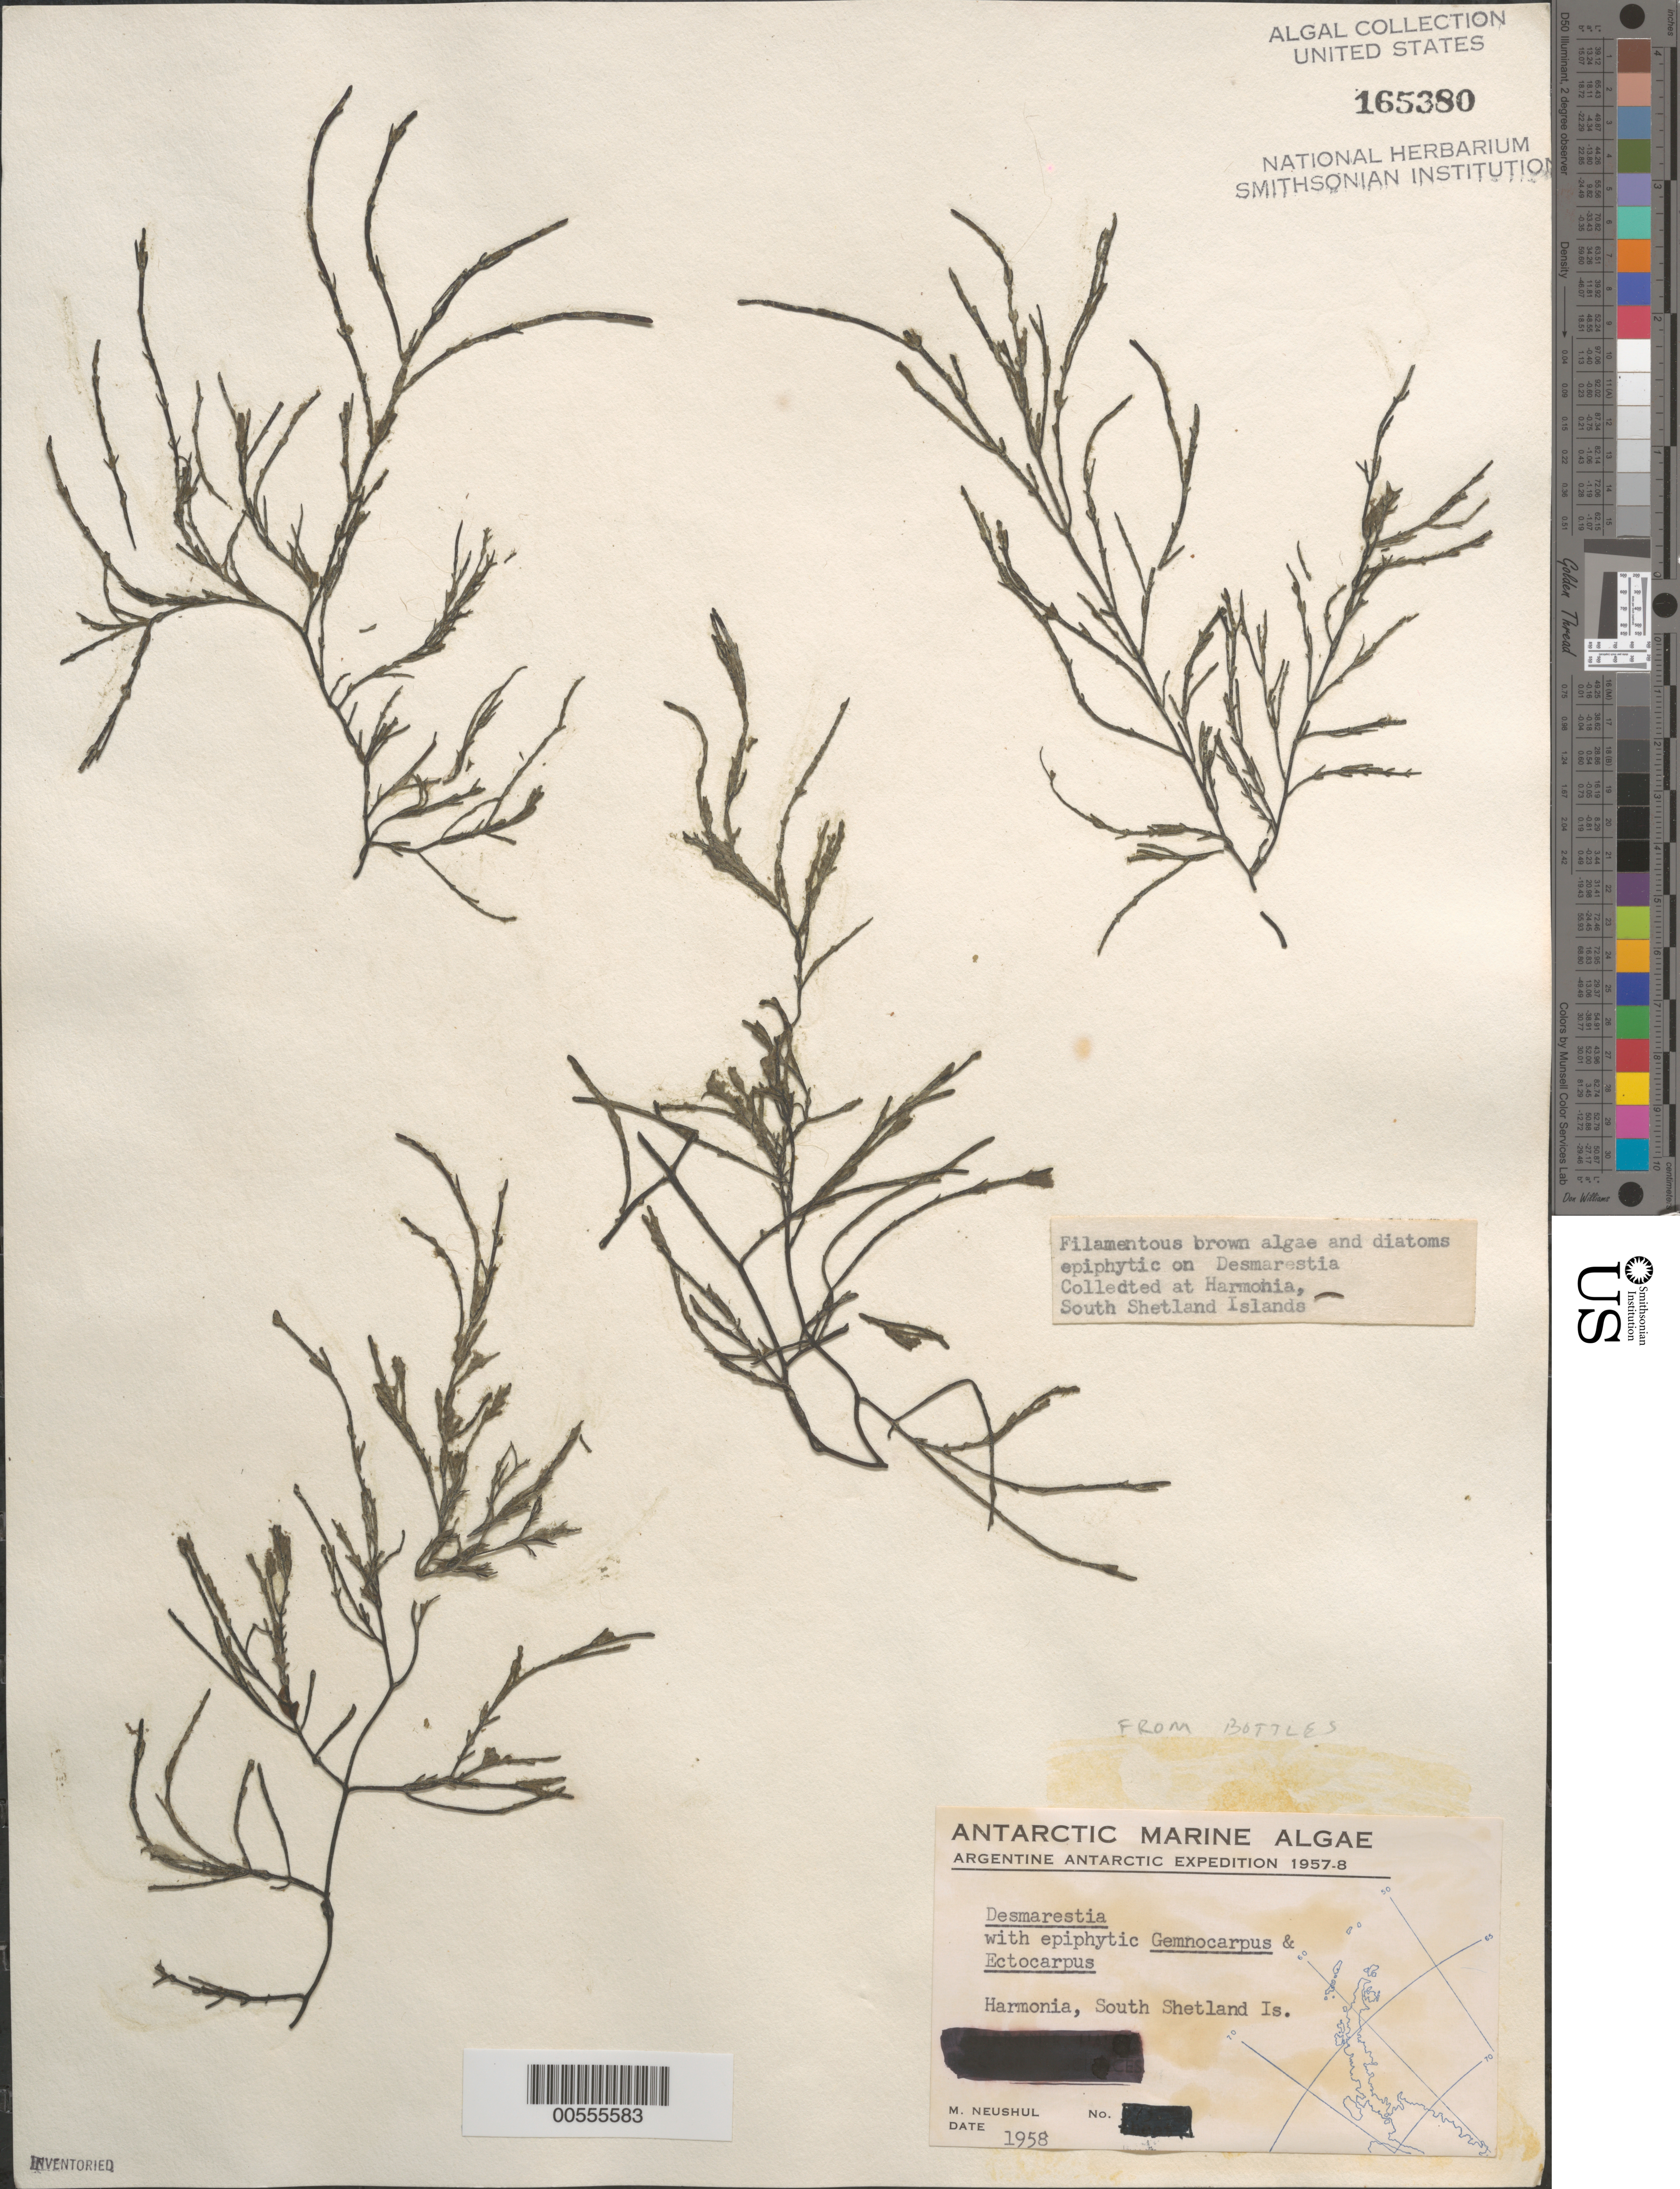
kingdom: Chromista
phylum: Ochrophyta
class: Phaeophyceae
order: Desmarestiales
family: Desmarestiaceae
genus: Desmarestia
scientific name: Desmarestia sp.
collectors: M. Neushul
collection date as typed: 1958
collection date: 1958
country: Antarctica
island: Nelson Island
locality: Harmonia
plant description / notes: Argentine Antarctic Expedition, 1957-1958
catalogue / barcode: US 165380